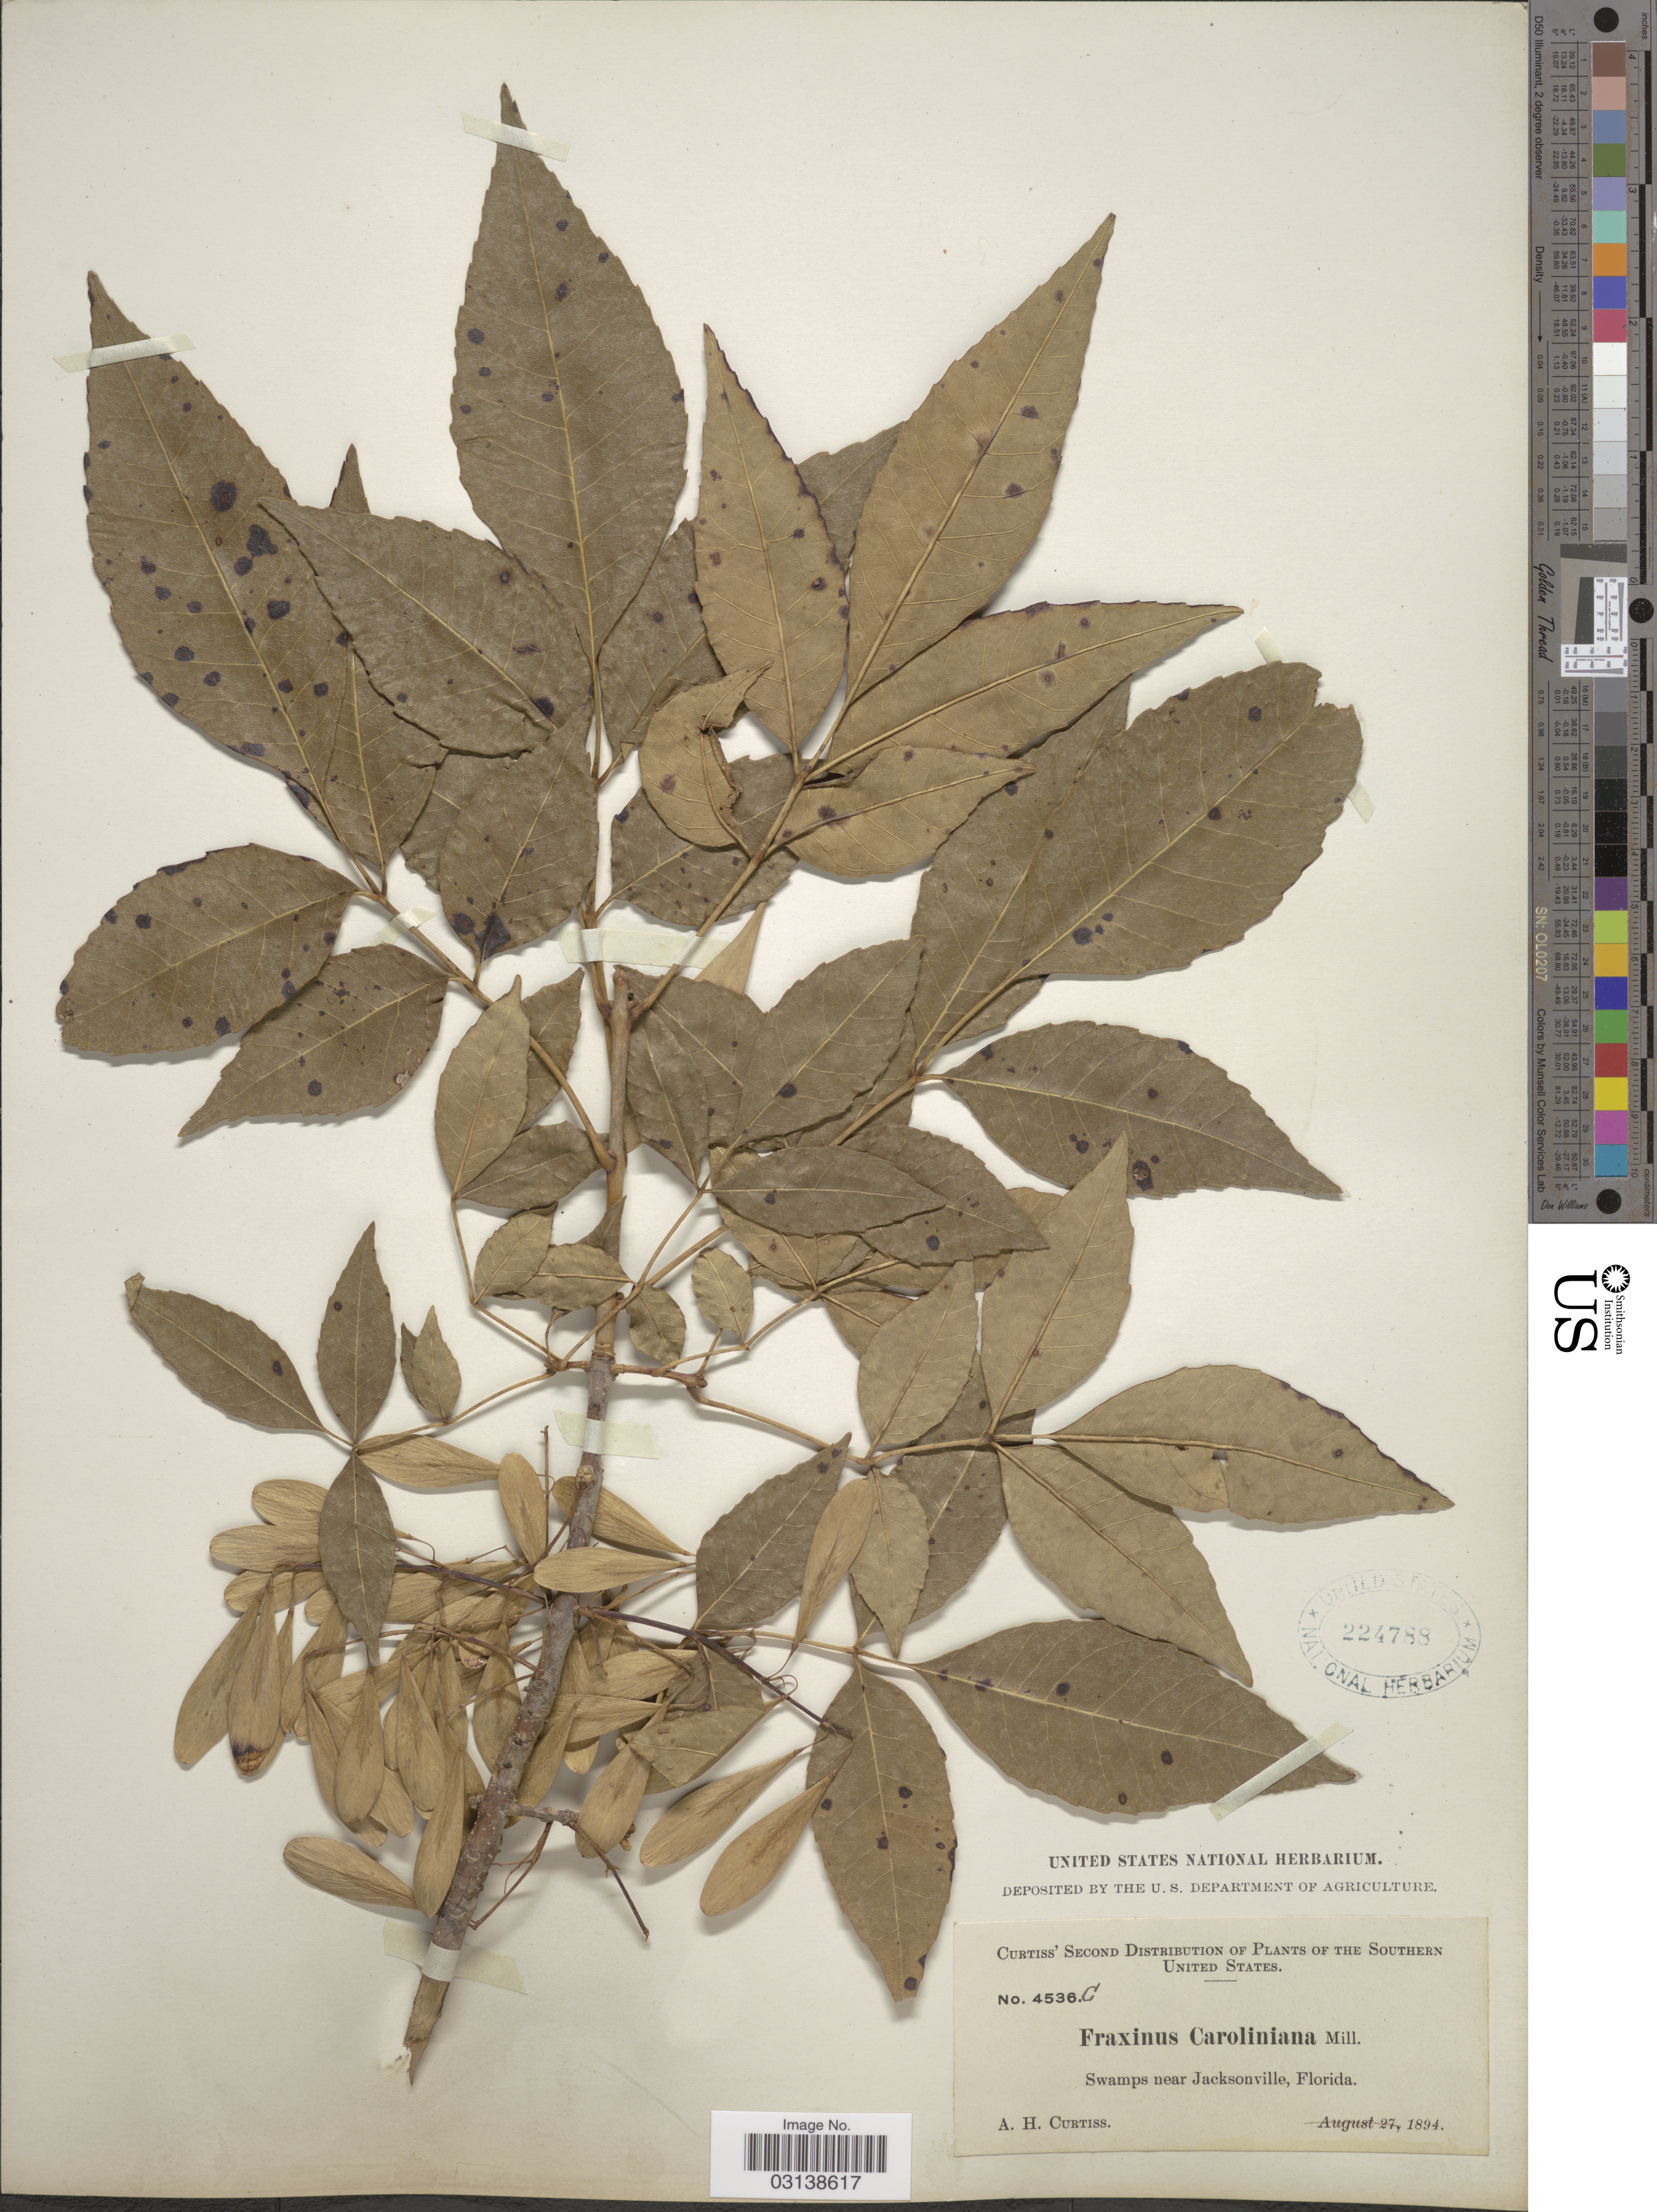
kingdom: Plantae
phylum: Tracheophyta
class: Magnoliopsida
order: Lamiales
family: Oleaceae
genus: Fraxinus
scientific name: Fraxinus caroliniana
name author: Mill.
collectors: A. H. Curtiss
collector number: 4536C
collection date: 1894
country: United States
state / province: Florida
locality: The Southern United States. Swamps near Jacksonville.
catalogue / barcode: US 224788